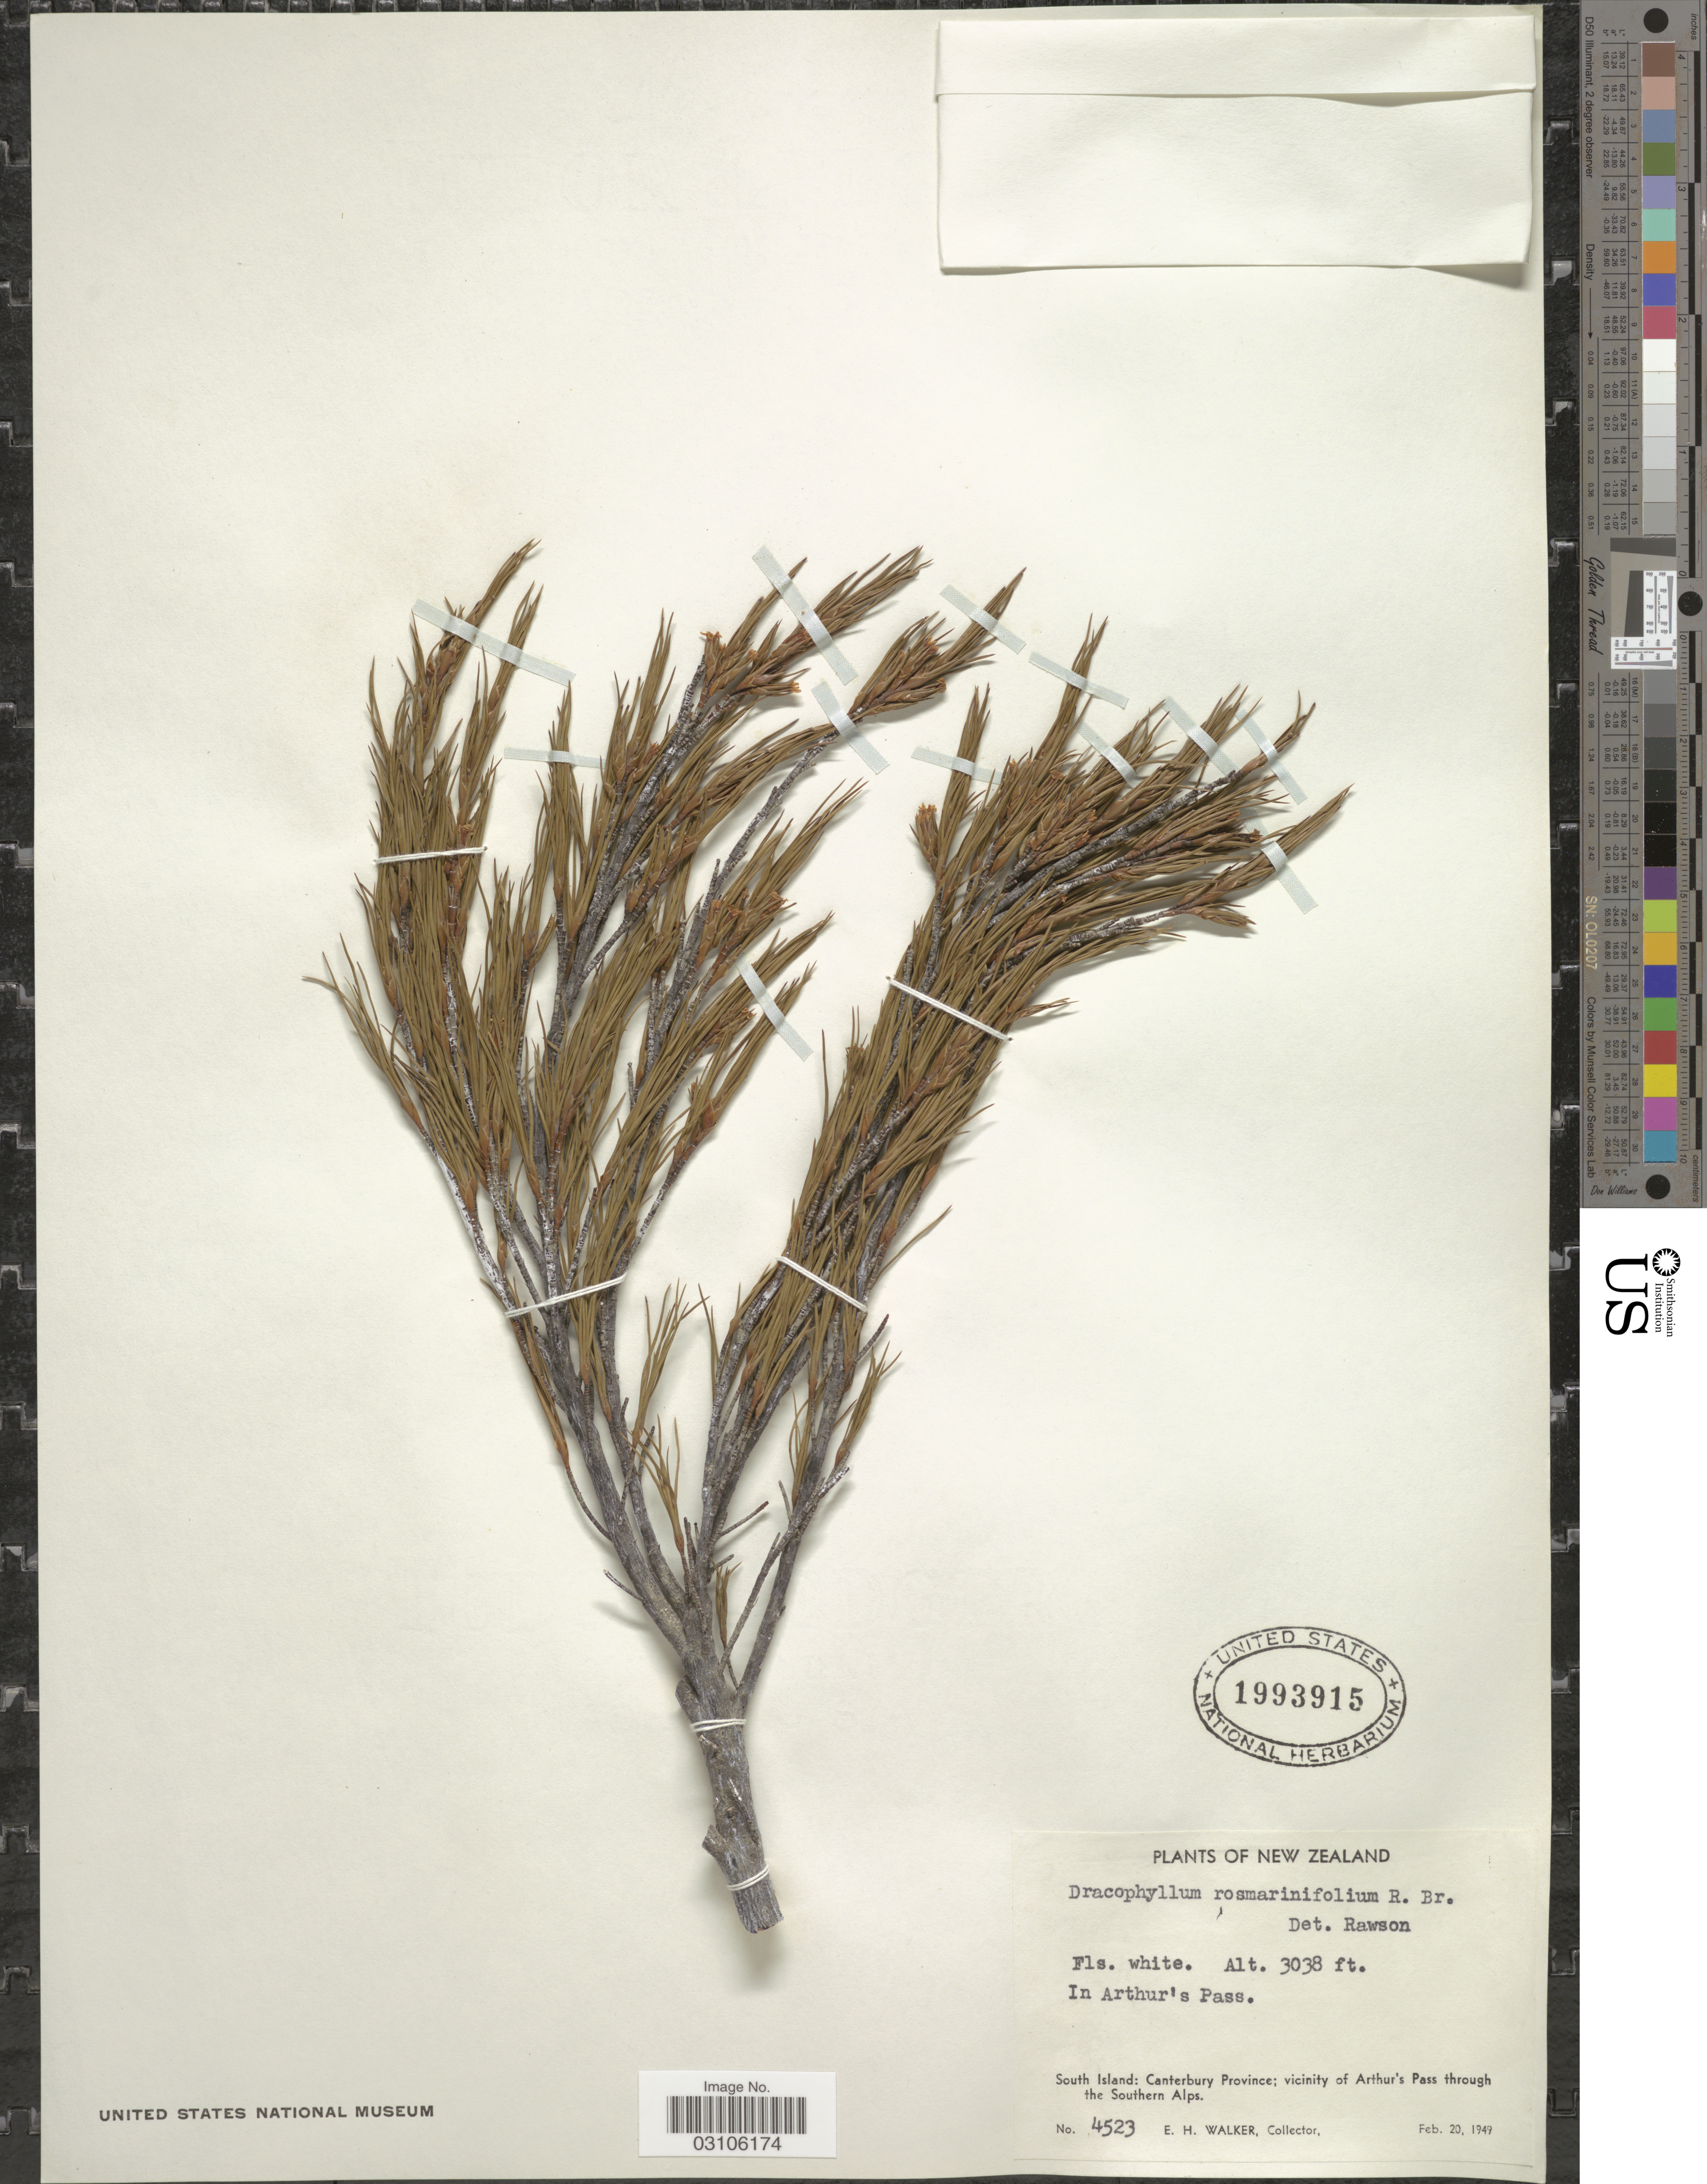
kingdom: Plantae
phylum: Tracheophyta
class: Magnoliopsida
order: Ericales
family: Ericaceae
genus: Dracophyllum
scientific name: Dracophyllum rosmarinifolium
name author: R. Br.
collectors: E. H. Walker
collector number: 4523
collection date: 1949-02-20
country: New Zealand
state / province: Canterbury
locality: In Arthur's Pass. South Island. Vicinity of Arthur's Pass through the Southern Alps.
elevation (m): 926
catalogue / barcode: US 1993915